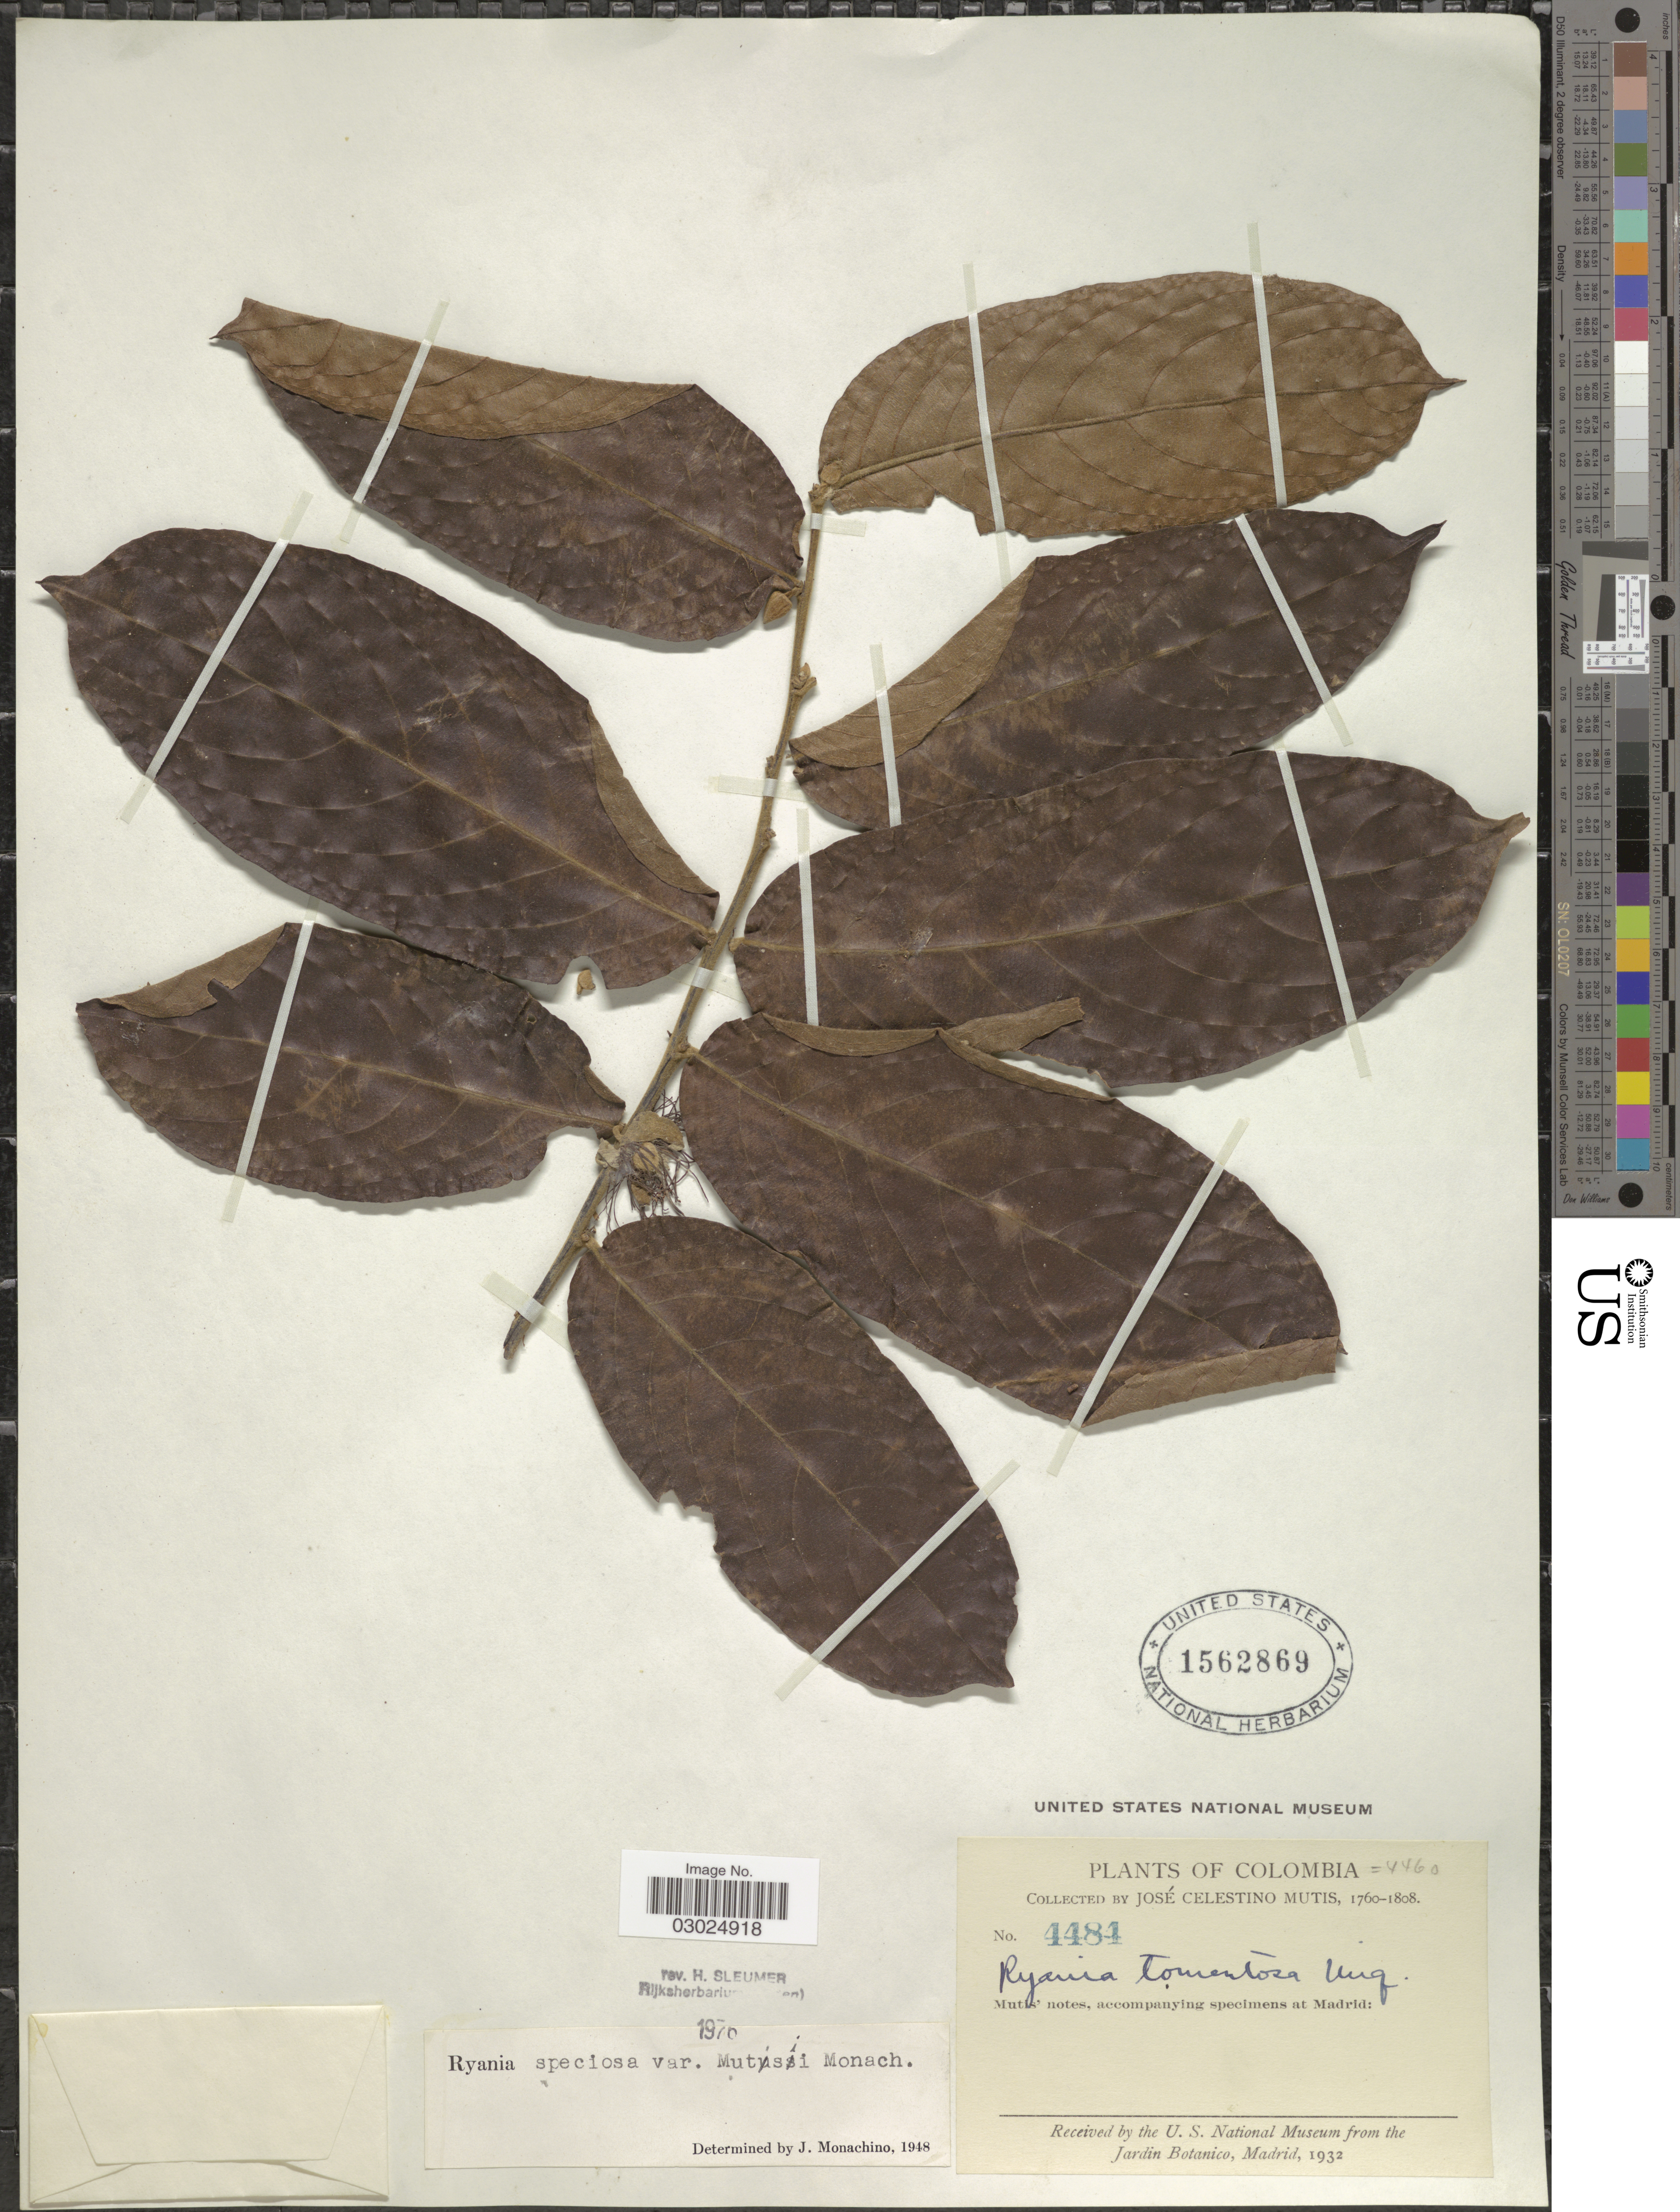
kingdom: Plantae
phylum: Tracheophyta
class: Magnoliopsida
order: Malpighiales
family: Salicaceae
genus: Ryania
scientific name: Ryania speciosa var. mutisii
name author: Monach.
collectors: J. C. B. Mutis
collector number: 4484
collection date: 1760/1808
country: Colombia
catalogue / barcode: US 1562869